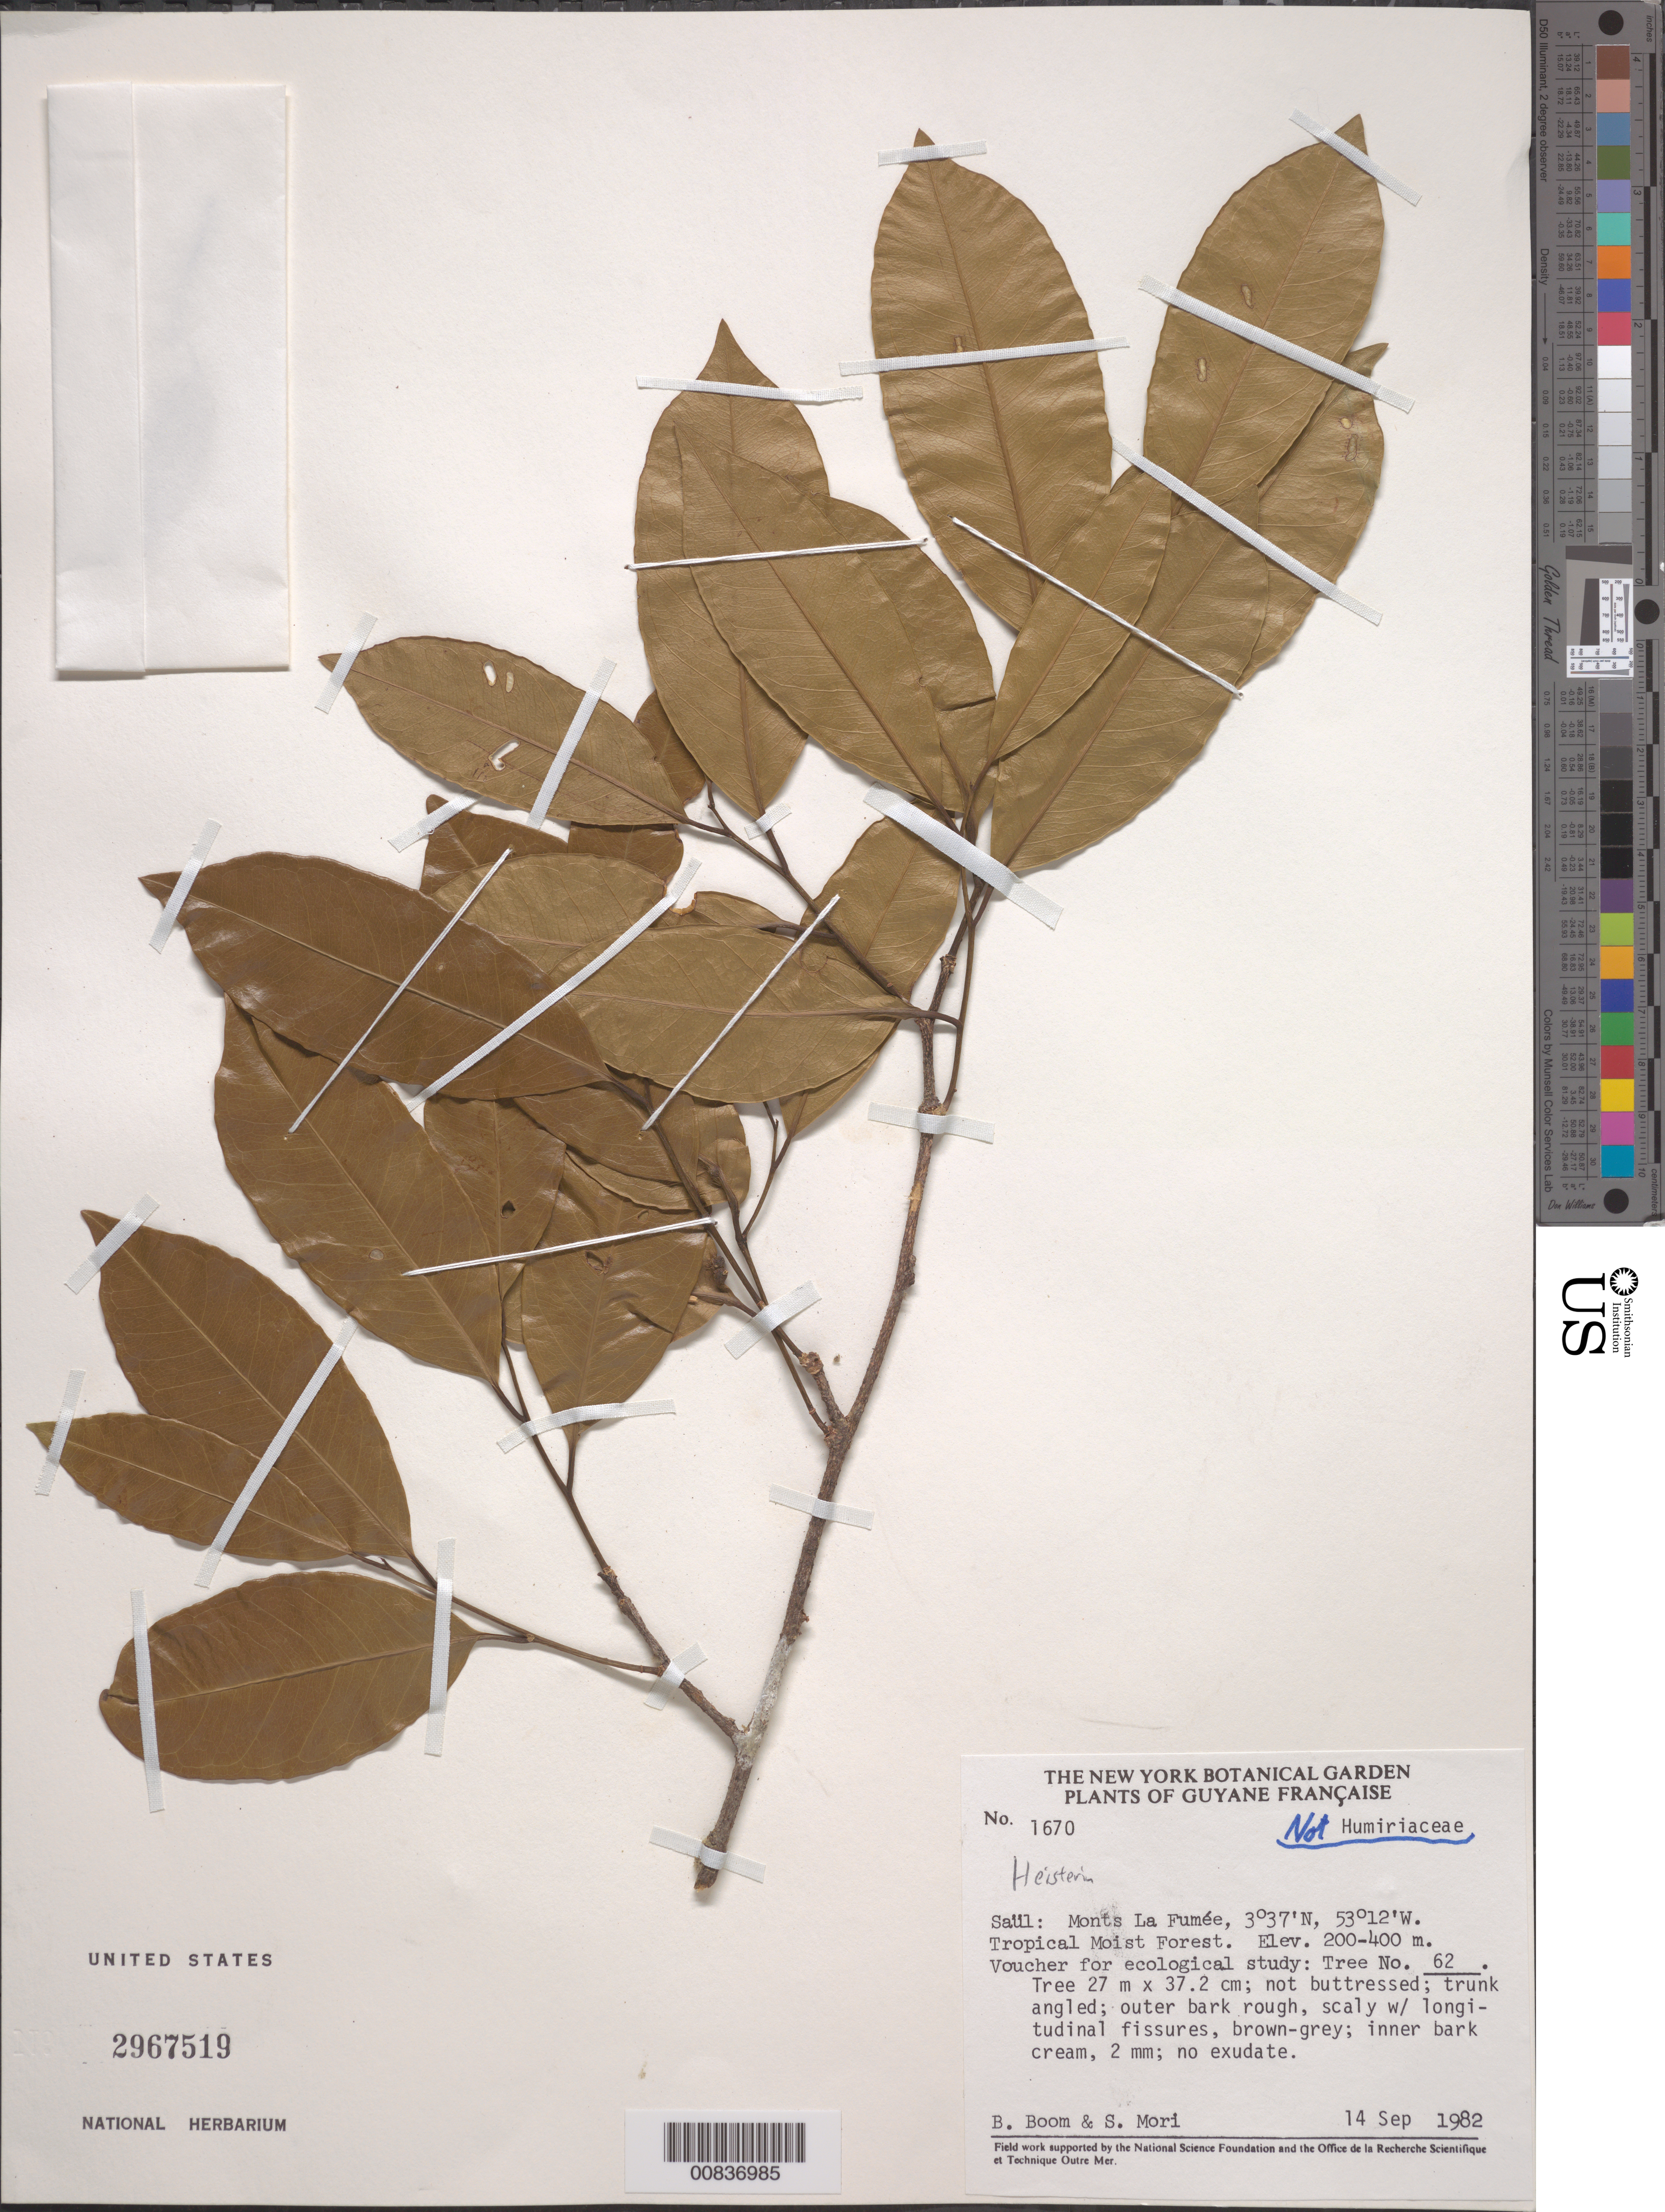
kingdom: Plantae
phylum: Tracheophyta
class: Magnoliopsida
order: Santalales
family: Erythropalaceae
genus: Heisteria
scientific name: Heisteria sp.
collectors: B. M. Boom & S. Mori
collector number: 1670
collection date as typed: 14-Sep-82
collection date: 1982-09-14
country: French Guiana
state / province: Saint-Laurent-du-Maroni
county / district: Saül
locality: Saül, Monts La Fumée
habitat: Tropical moist forest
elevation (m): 200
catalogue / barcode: US 2967519